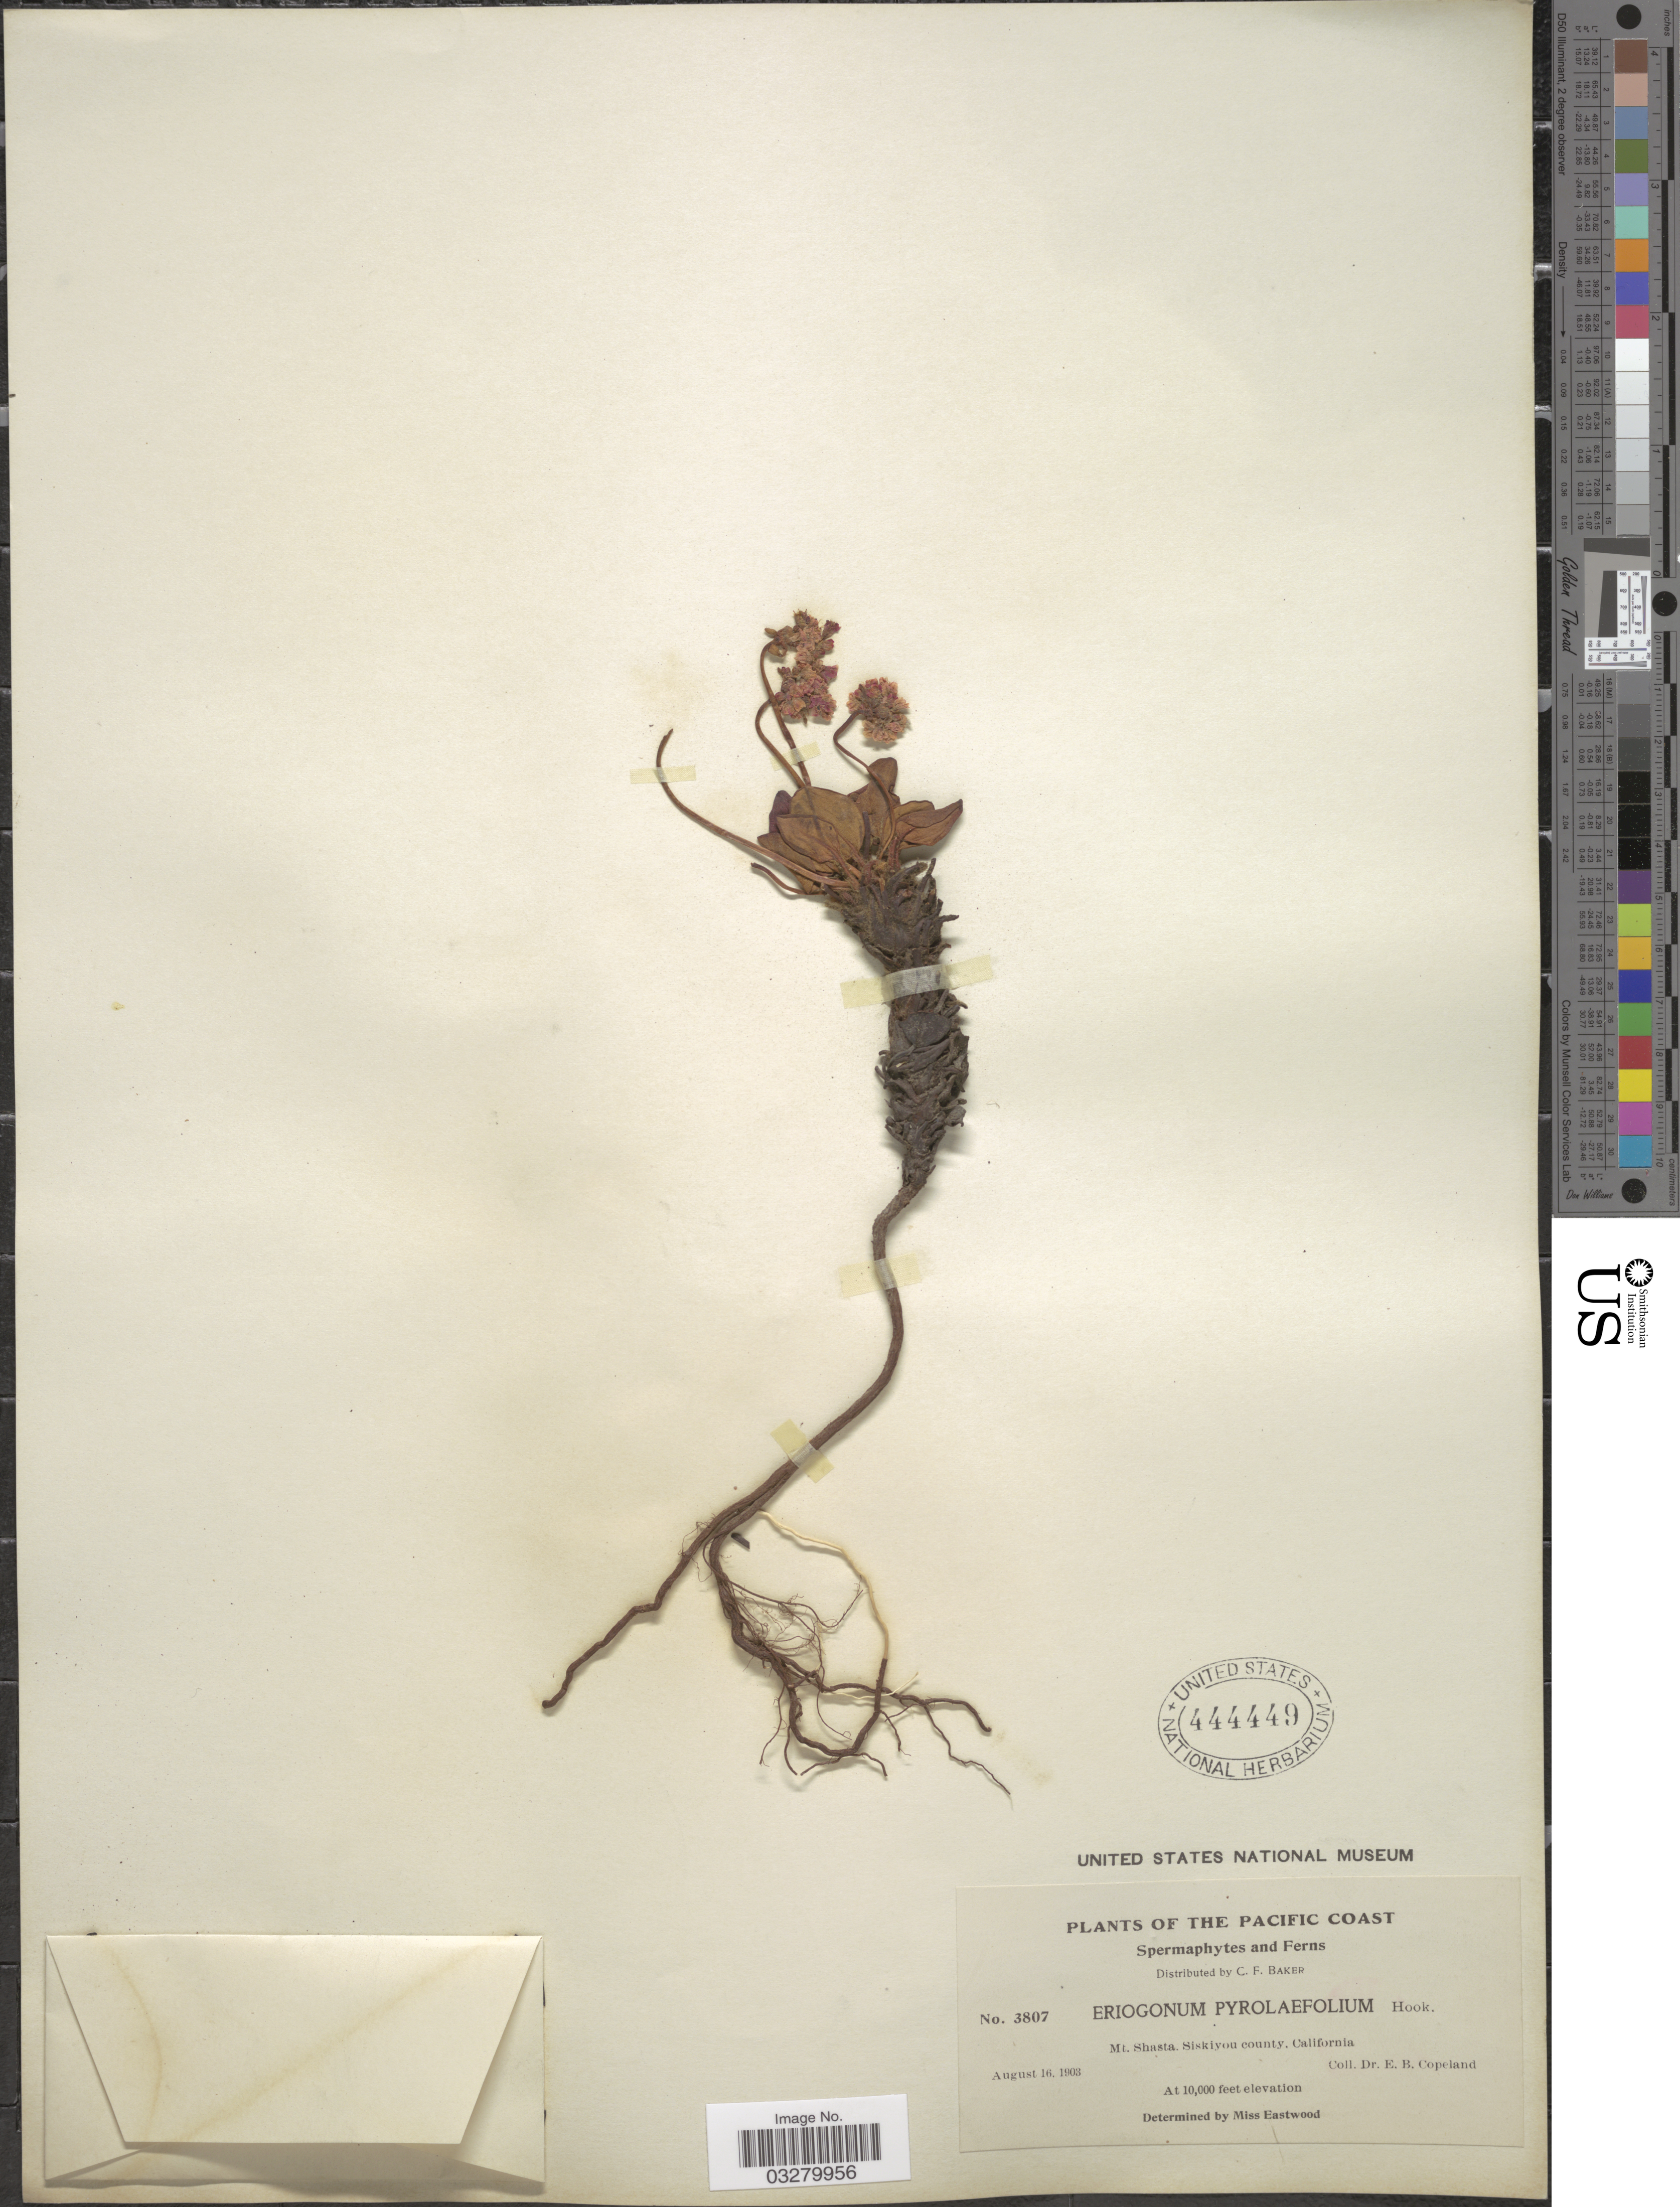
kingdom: Plantae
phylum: Tracheophyta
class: Magnoliopsida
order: Caryophyllales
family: Polygonaceae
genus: Eriogonum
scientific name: Eriogonum pyrolifolium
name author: Hook.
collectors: E. B. Copeland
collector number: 3807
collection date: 1903-08-16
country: United States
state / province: California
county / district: Siskiyou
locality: The Pacific Coast, Mt. Shasta. Siskiyou county.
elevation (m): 3048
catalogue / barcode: US 444449